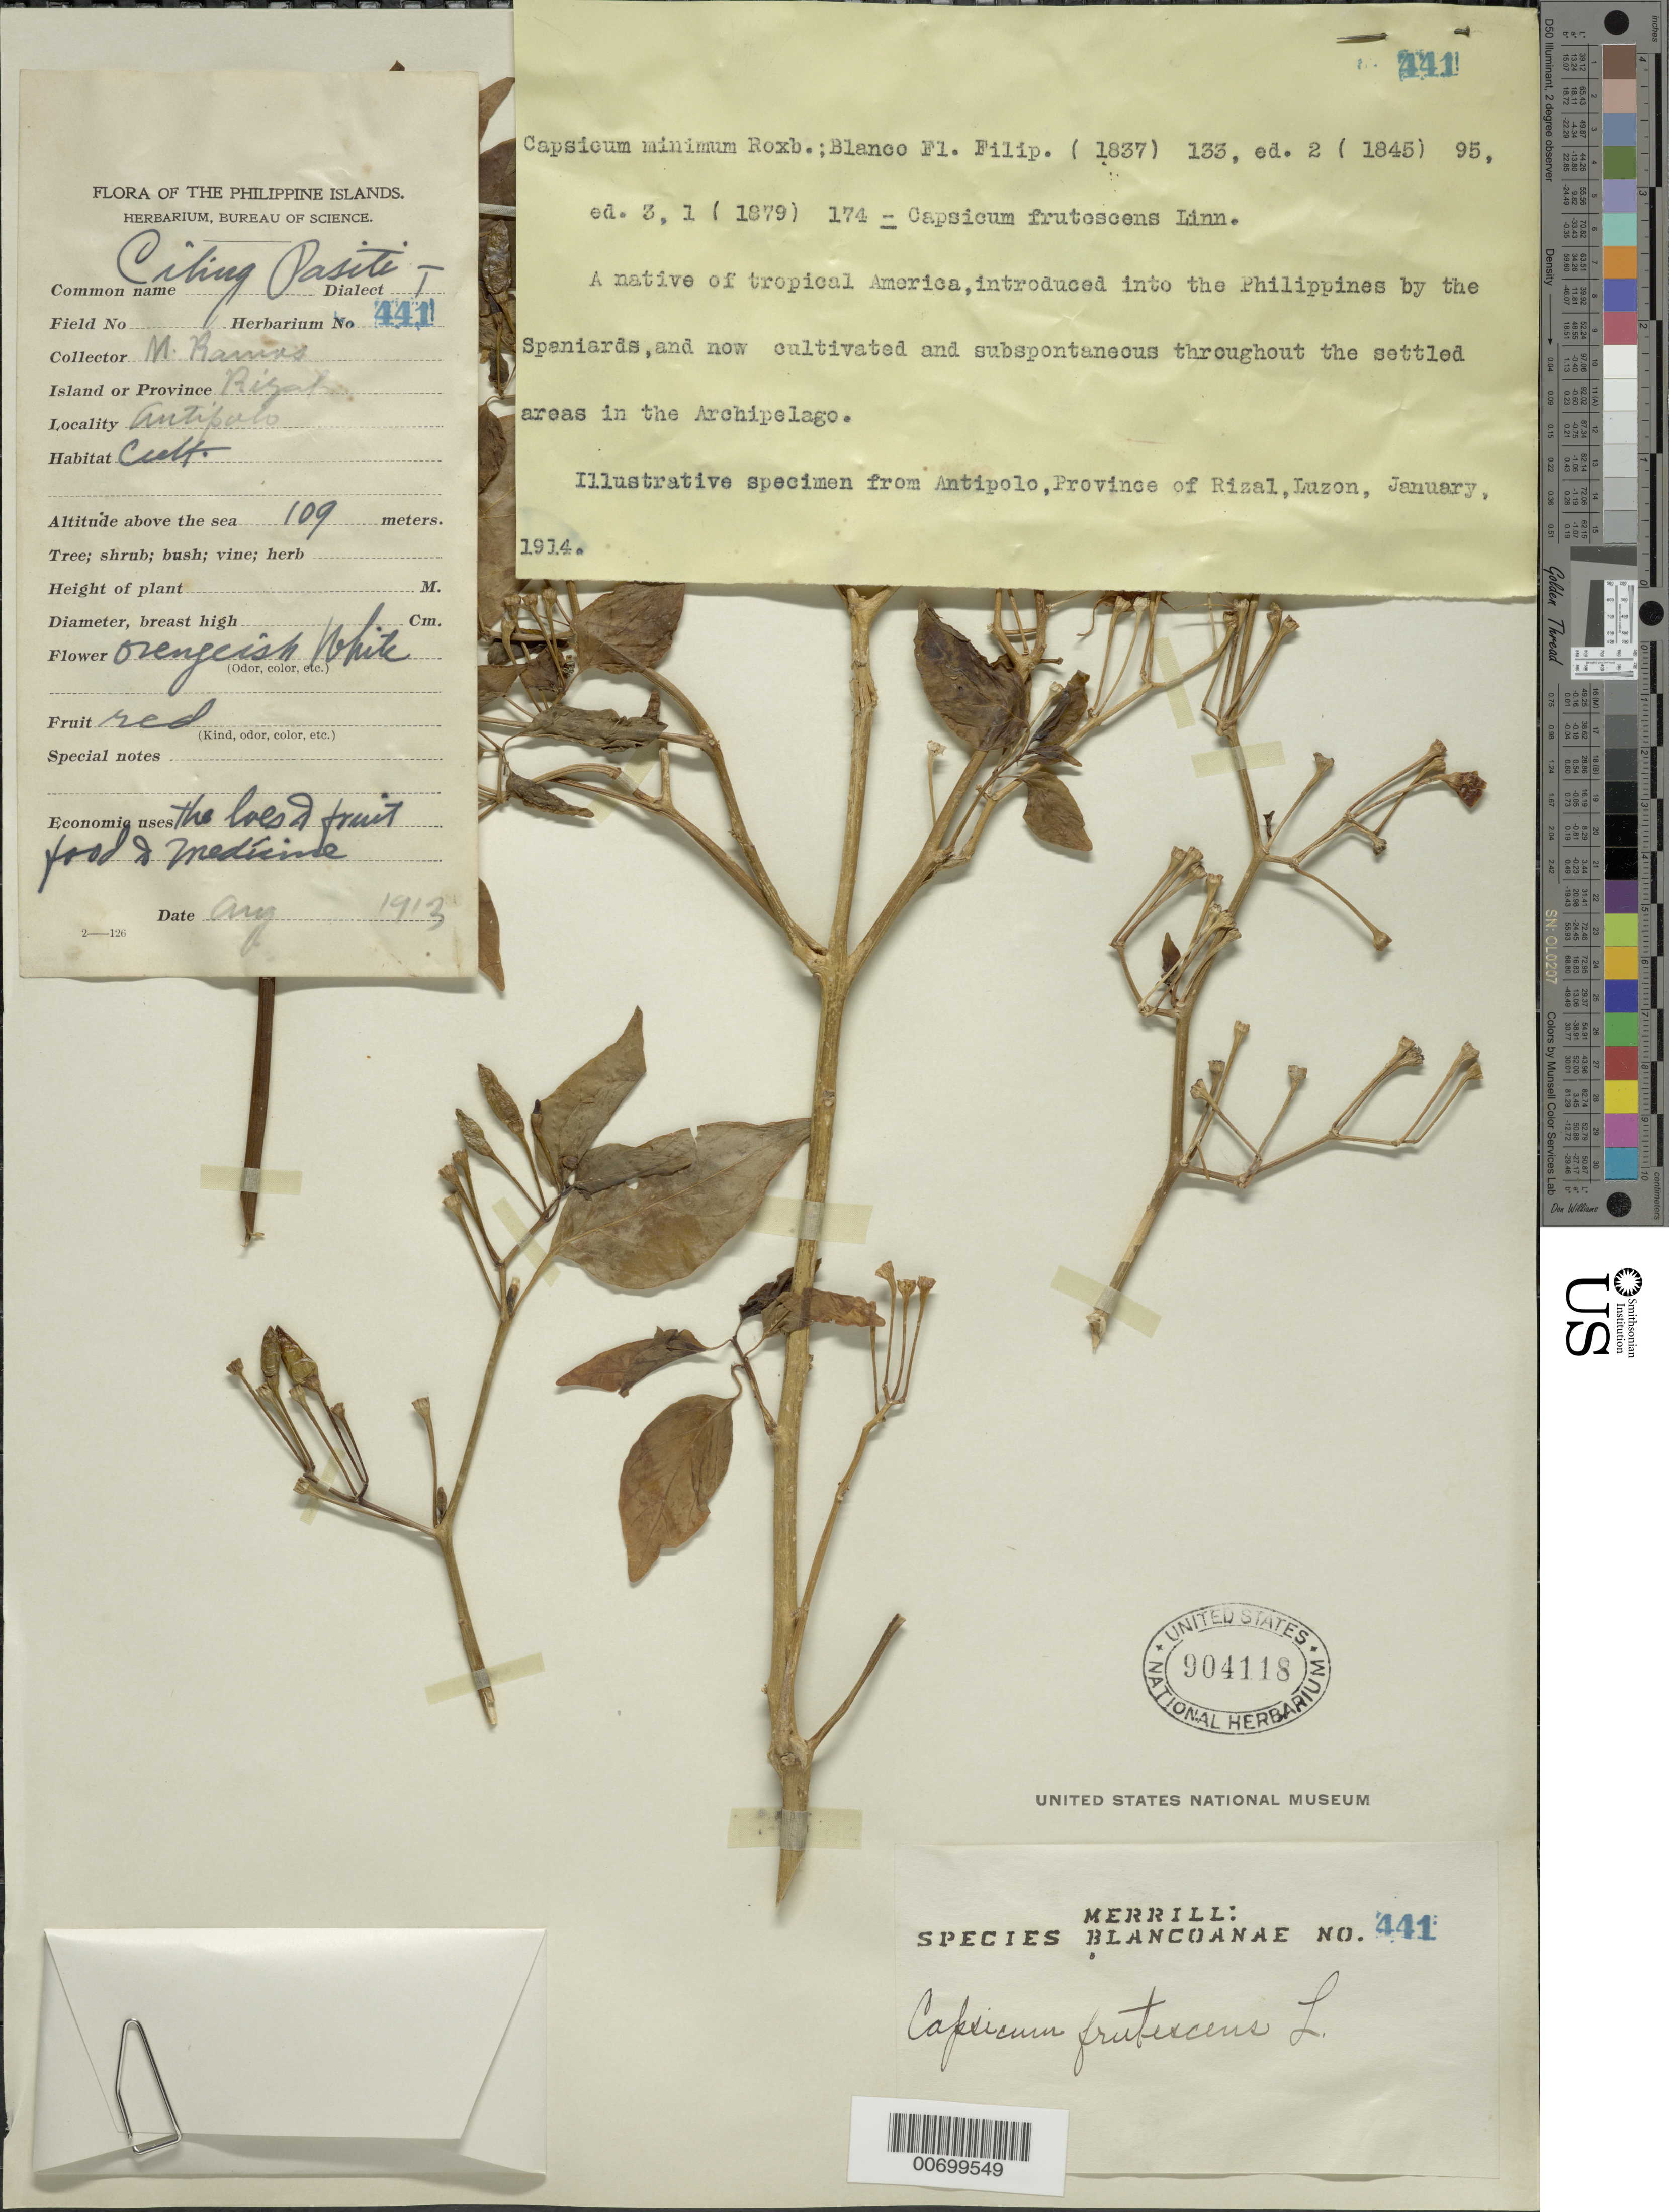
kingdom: Plantae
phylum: Tracheophyta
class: Magnoliopsida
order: Solanales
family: Solanaceae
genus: Capsicum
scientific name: Capsicum frutescens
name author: L.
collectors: M. Ramos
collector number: Sp. Blancoan. 0441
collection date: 1914-01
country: Philippines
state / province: Calabarzon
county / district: Rizal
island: Luzon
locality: Antipolo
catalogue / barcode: US 904118